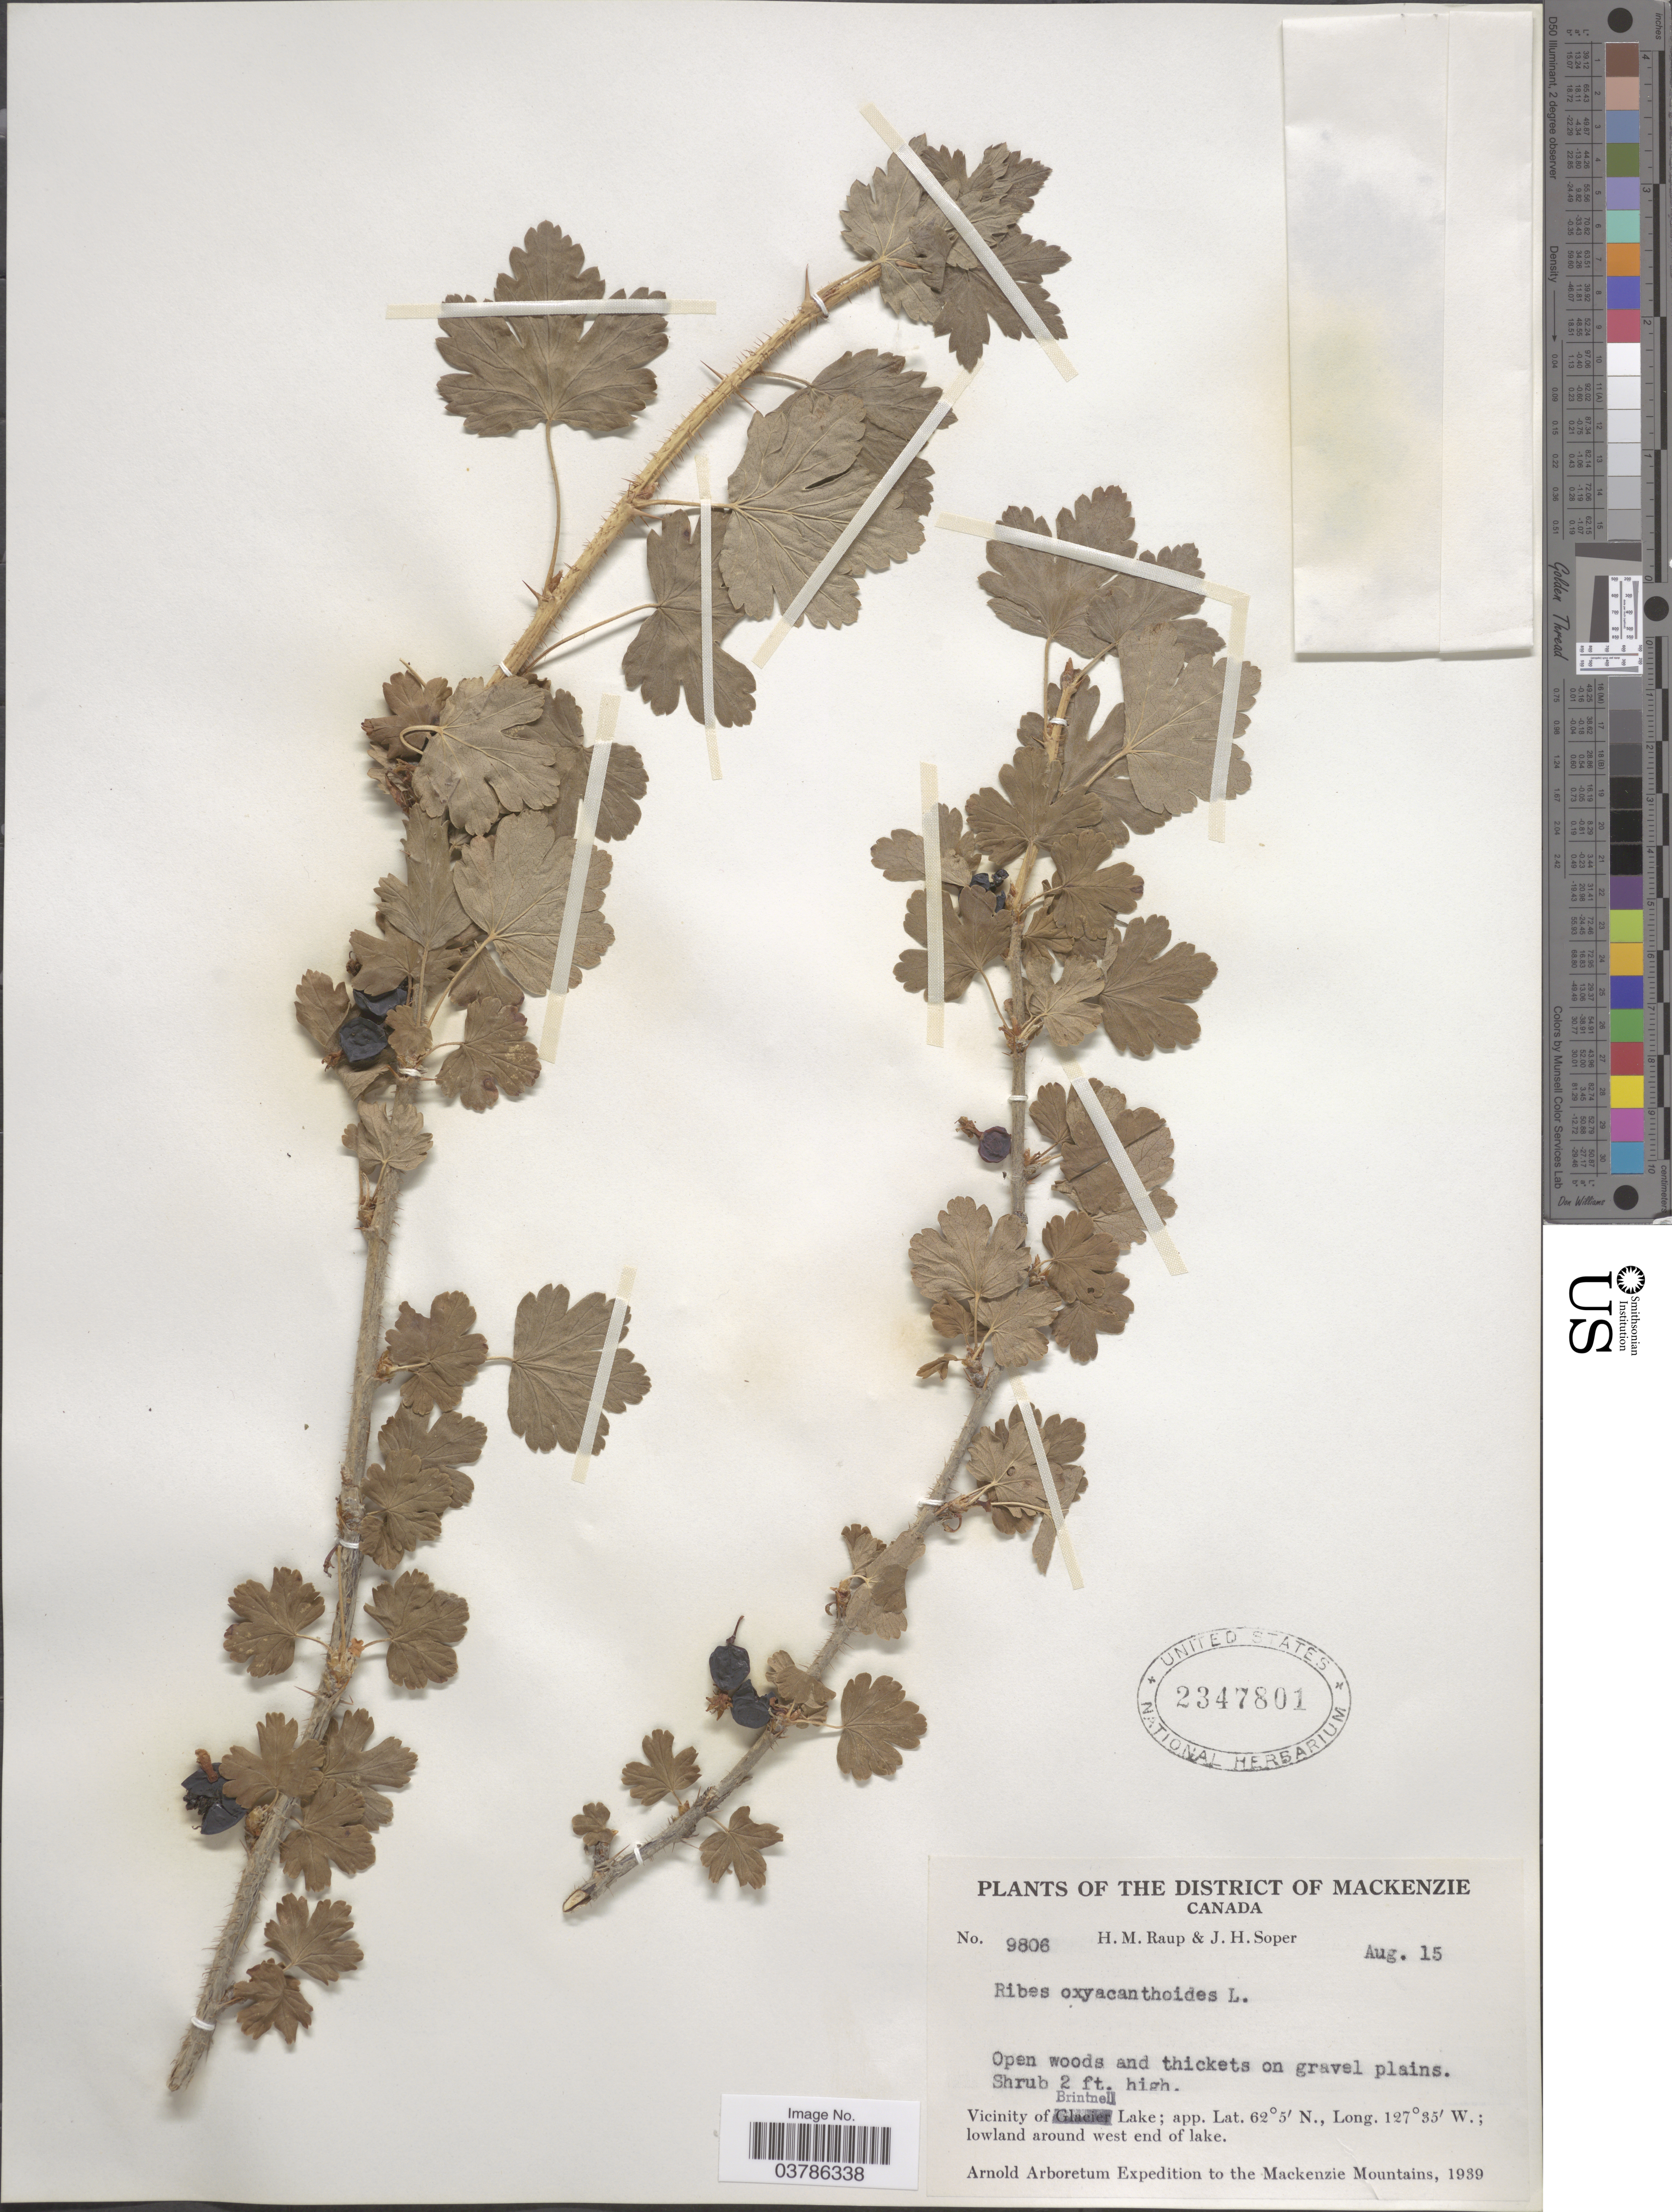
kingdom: Plantae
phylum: Tracheophyta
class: Magnoliopsida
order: Saxifragales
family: Grossulariaceae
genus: Ribes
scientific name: Ribes oxyacanthoides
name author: L.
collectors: H. Raup & J. H. Soper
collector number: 9806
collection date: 1939-08-15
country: Canada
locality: District Mackenzie. Vicinity of Brintnell Lake; lowland around west end of lake.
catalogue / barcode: US 2347801